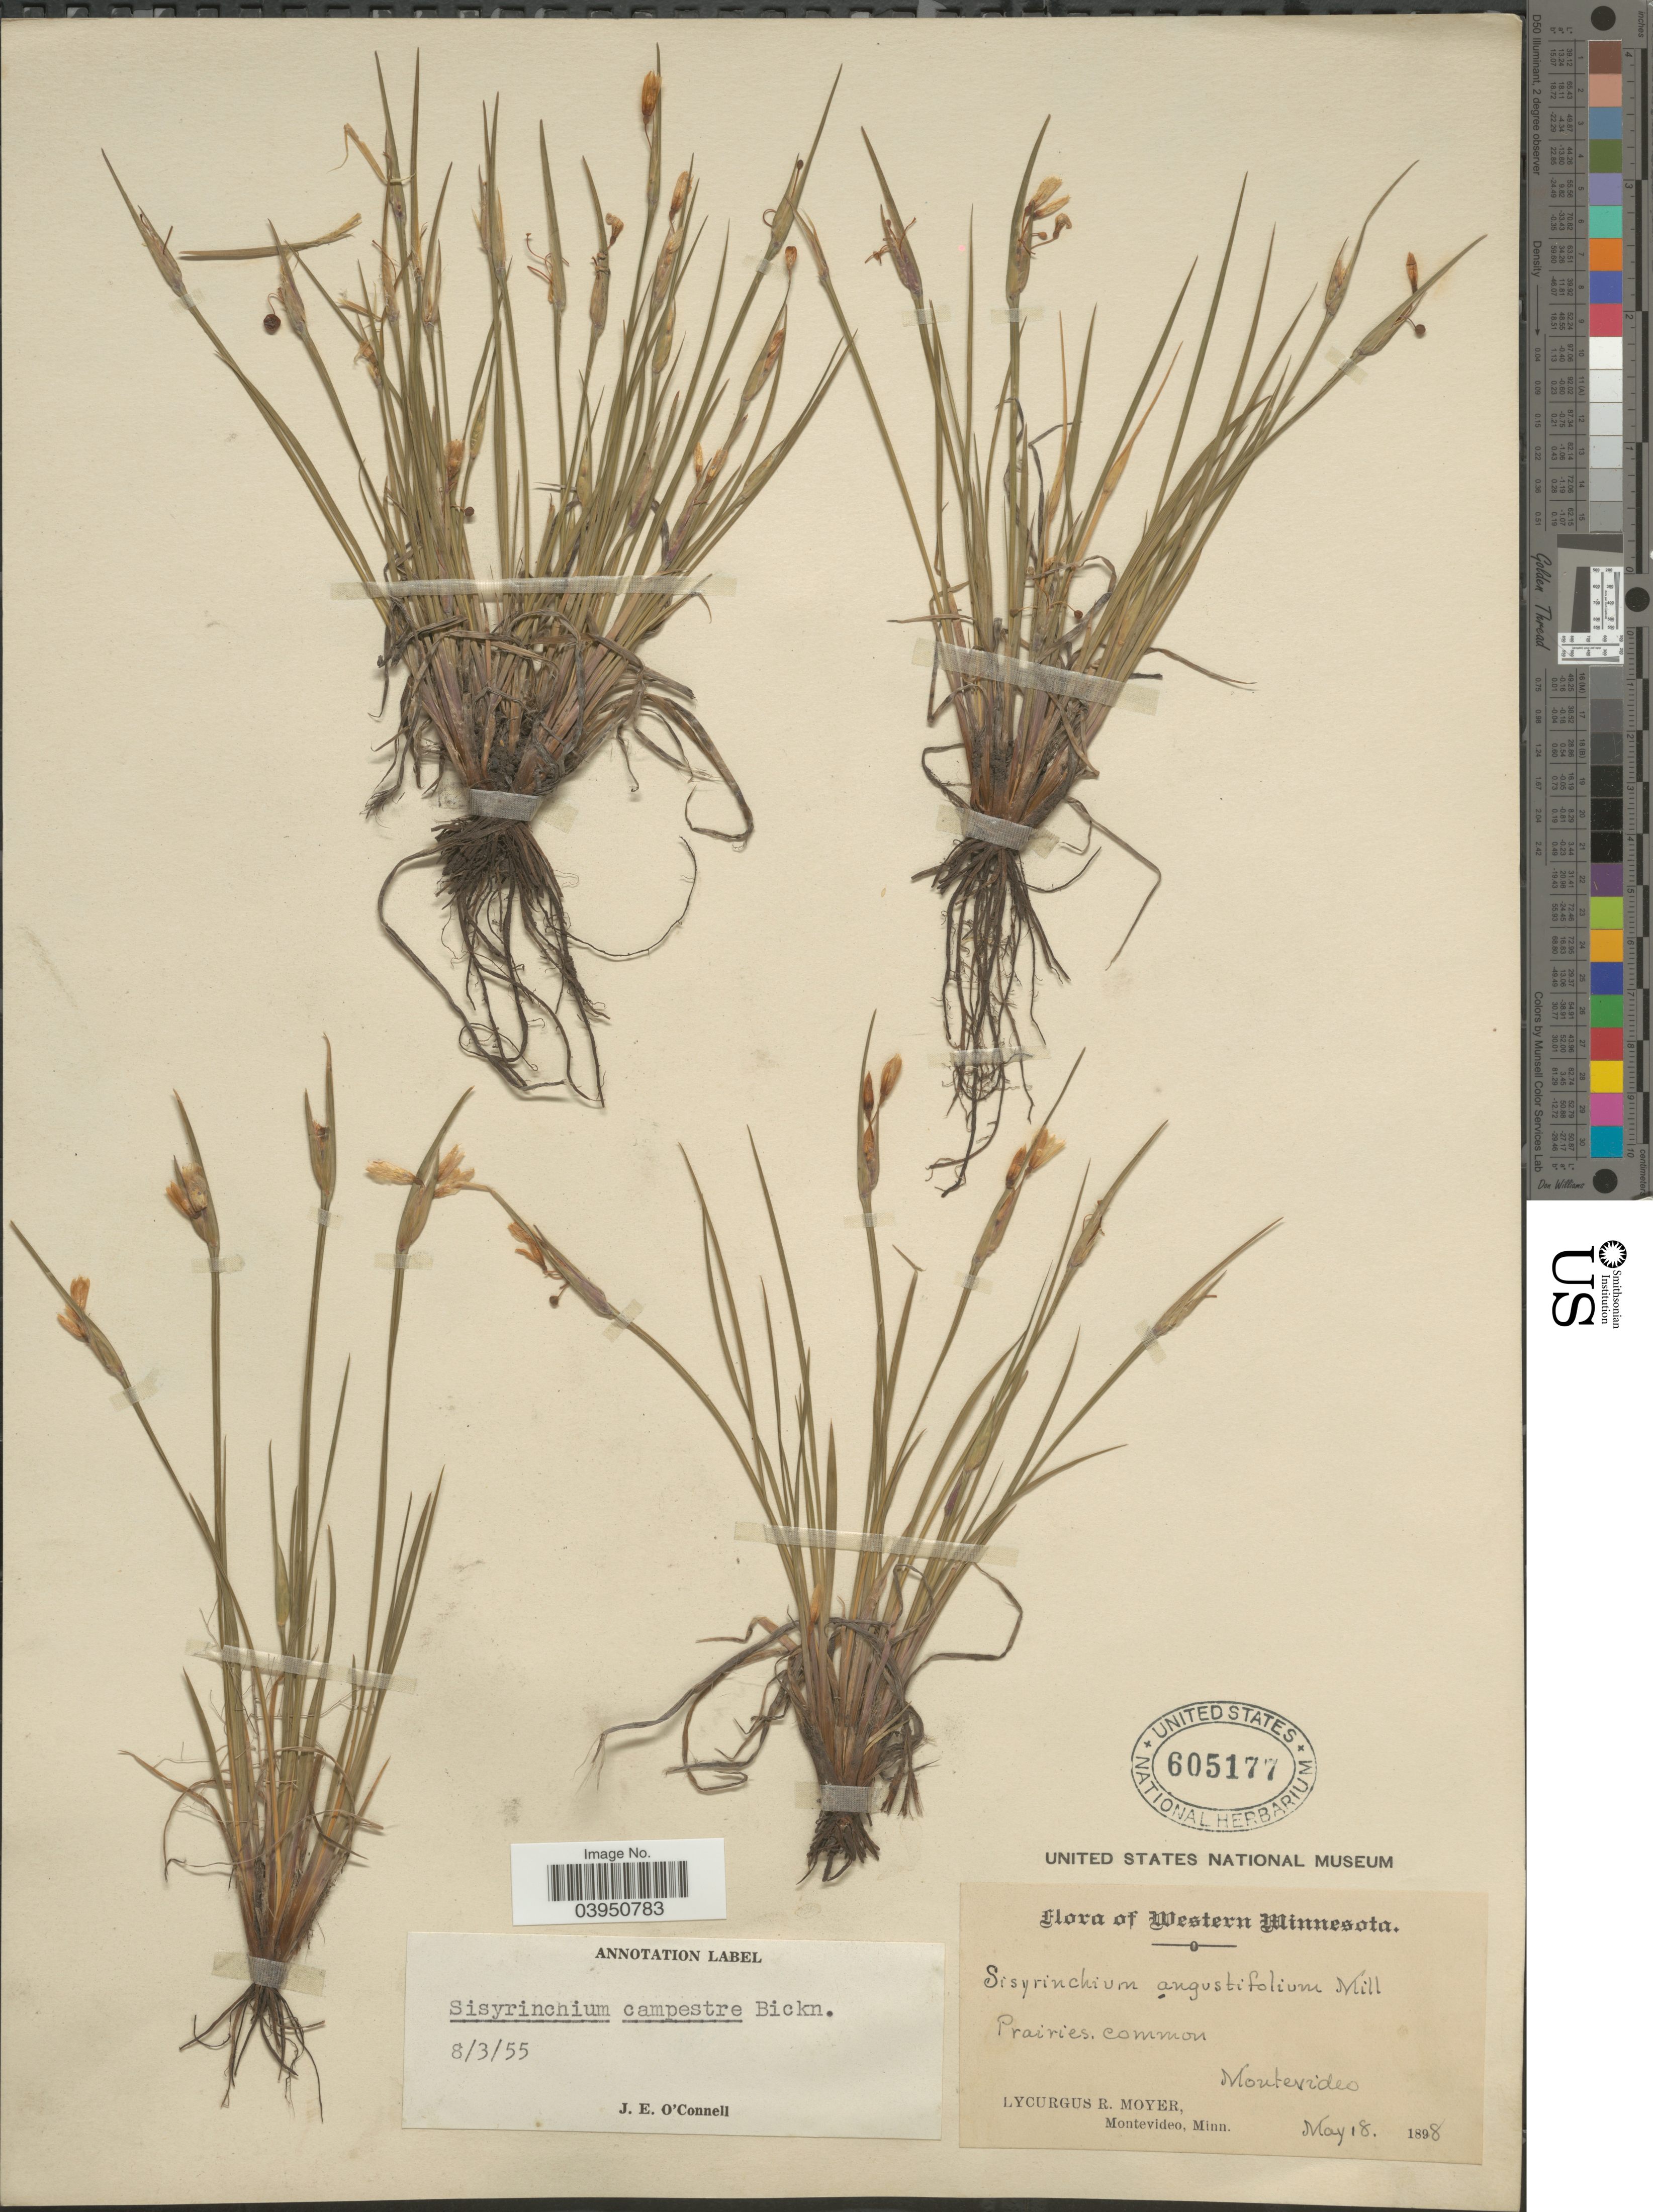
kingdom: Plantae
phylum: Tracheophyta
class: Liliopsida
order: Asparagales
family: Iridaceae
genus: Sisyrinchium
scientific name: Sisyrinchium campestre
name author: E.P. Bicknell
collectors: L. Moyer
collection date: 1898-05-18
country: United States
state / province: Minnesota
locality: Western Minnesota. Montevideo.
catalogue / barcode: US 605177